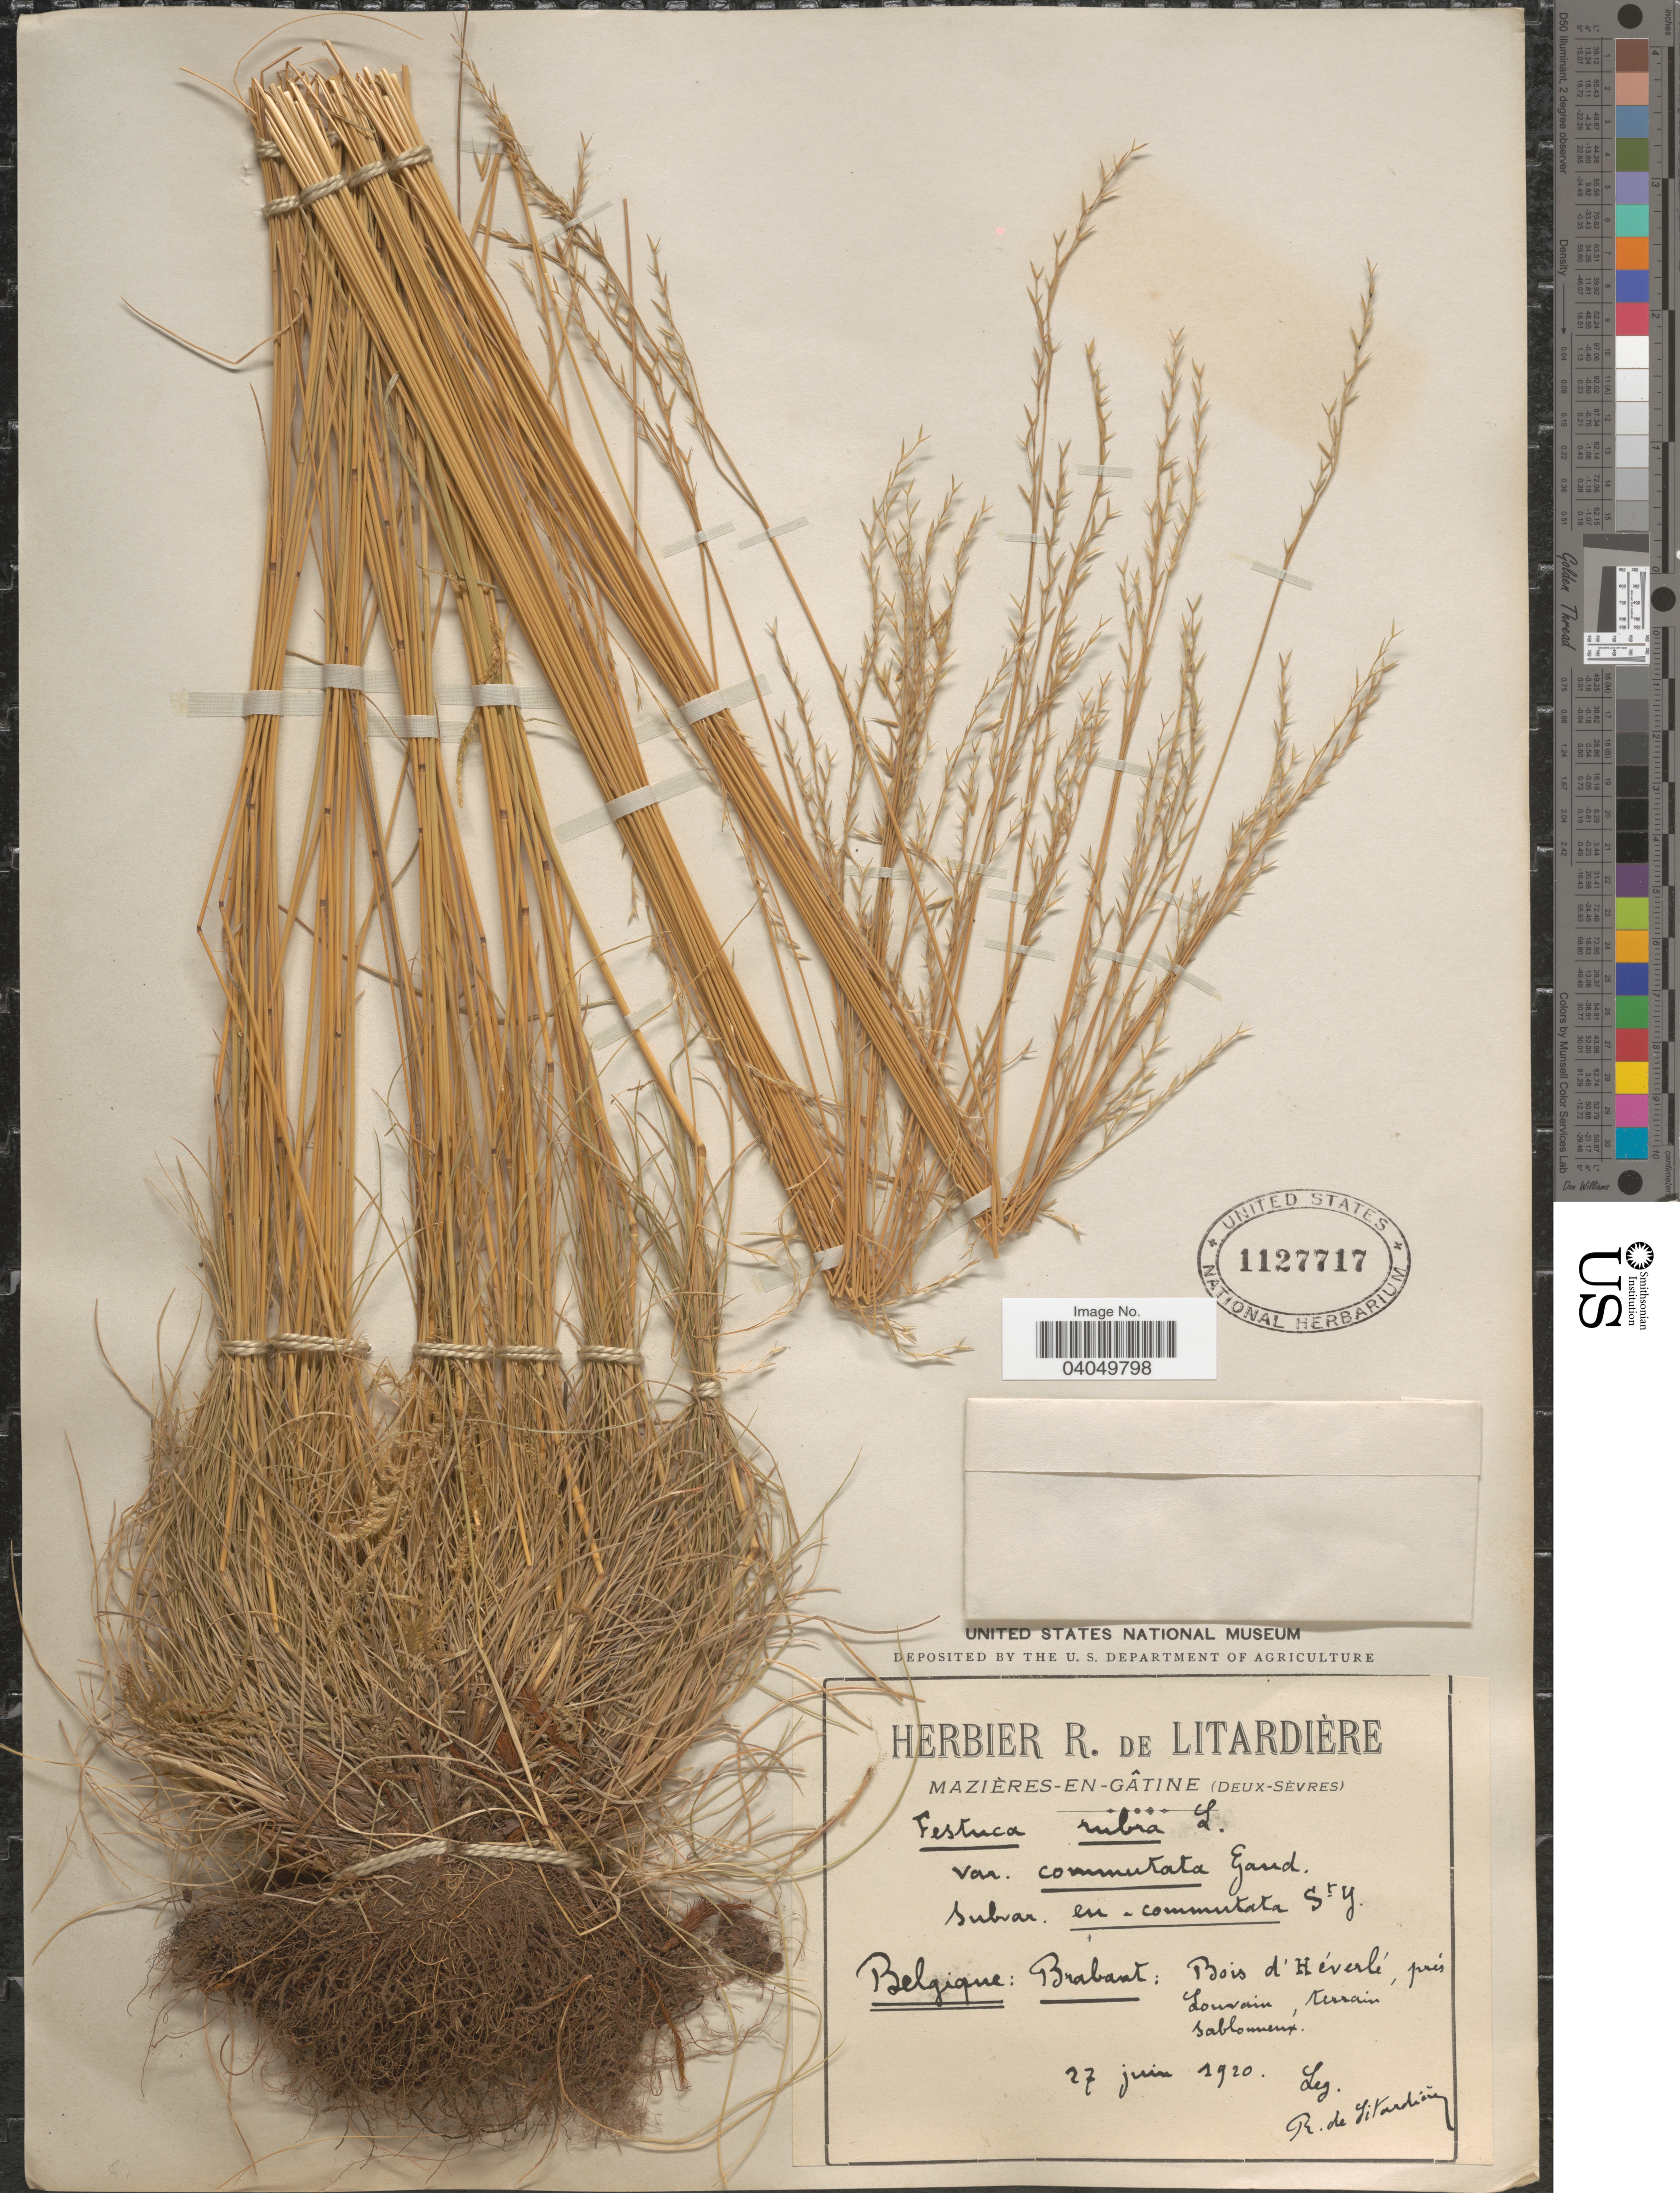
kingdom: Plantae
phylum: Tracheophyta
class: Liliopsida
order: Poales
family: Poaceae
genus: Festuca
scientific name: Festuca rubra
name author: L.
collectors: R. Litardiere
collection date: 1920-06-27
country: Belgium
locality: Belgique: Brabant: Bois d'Héverlé, prés Louvain, terrain sablonneux.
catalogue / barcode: US 1127717